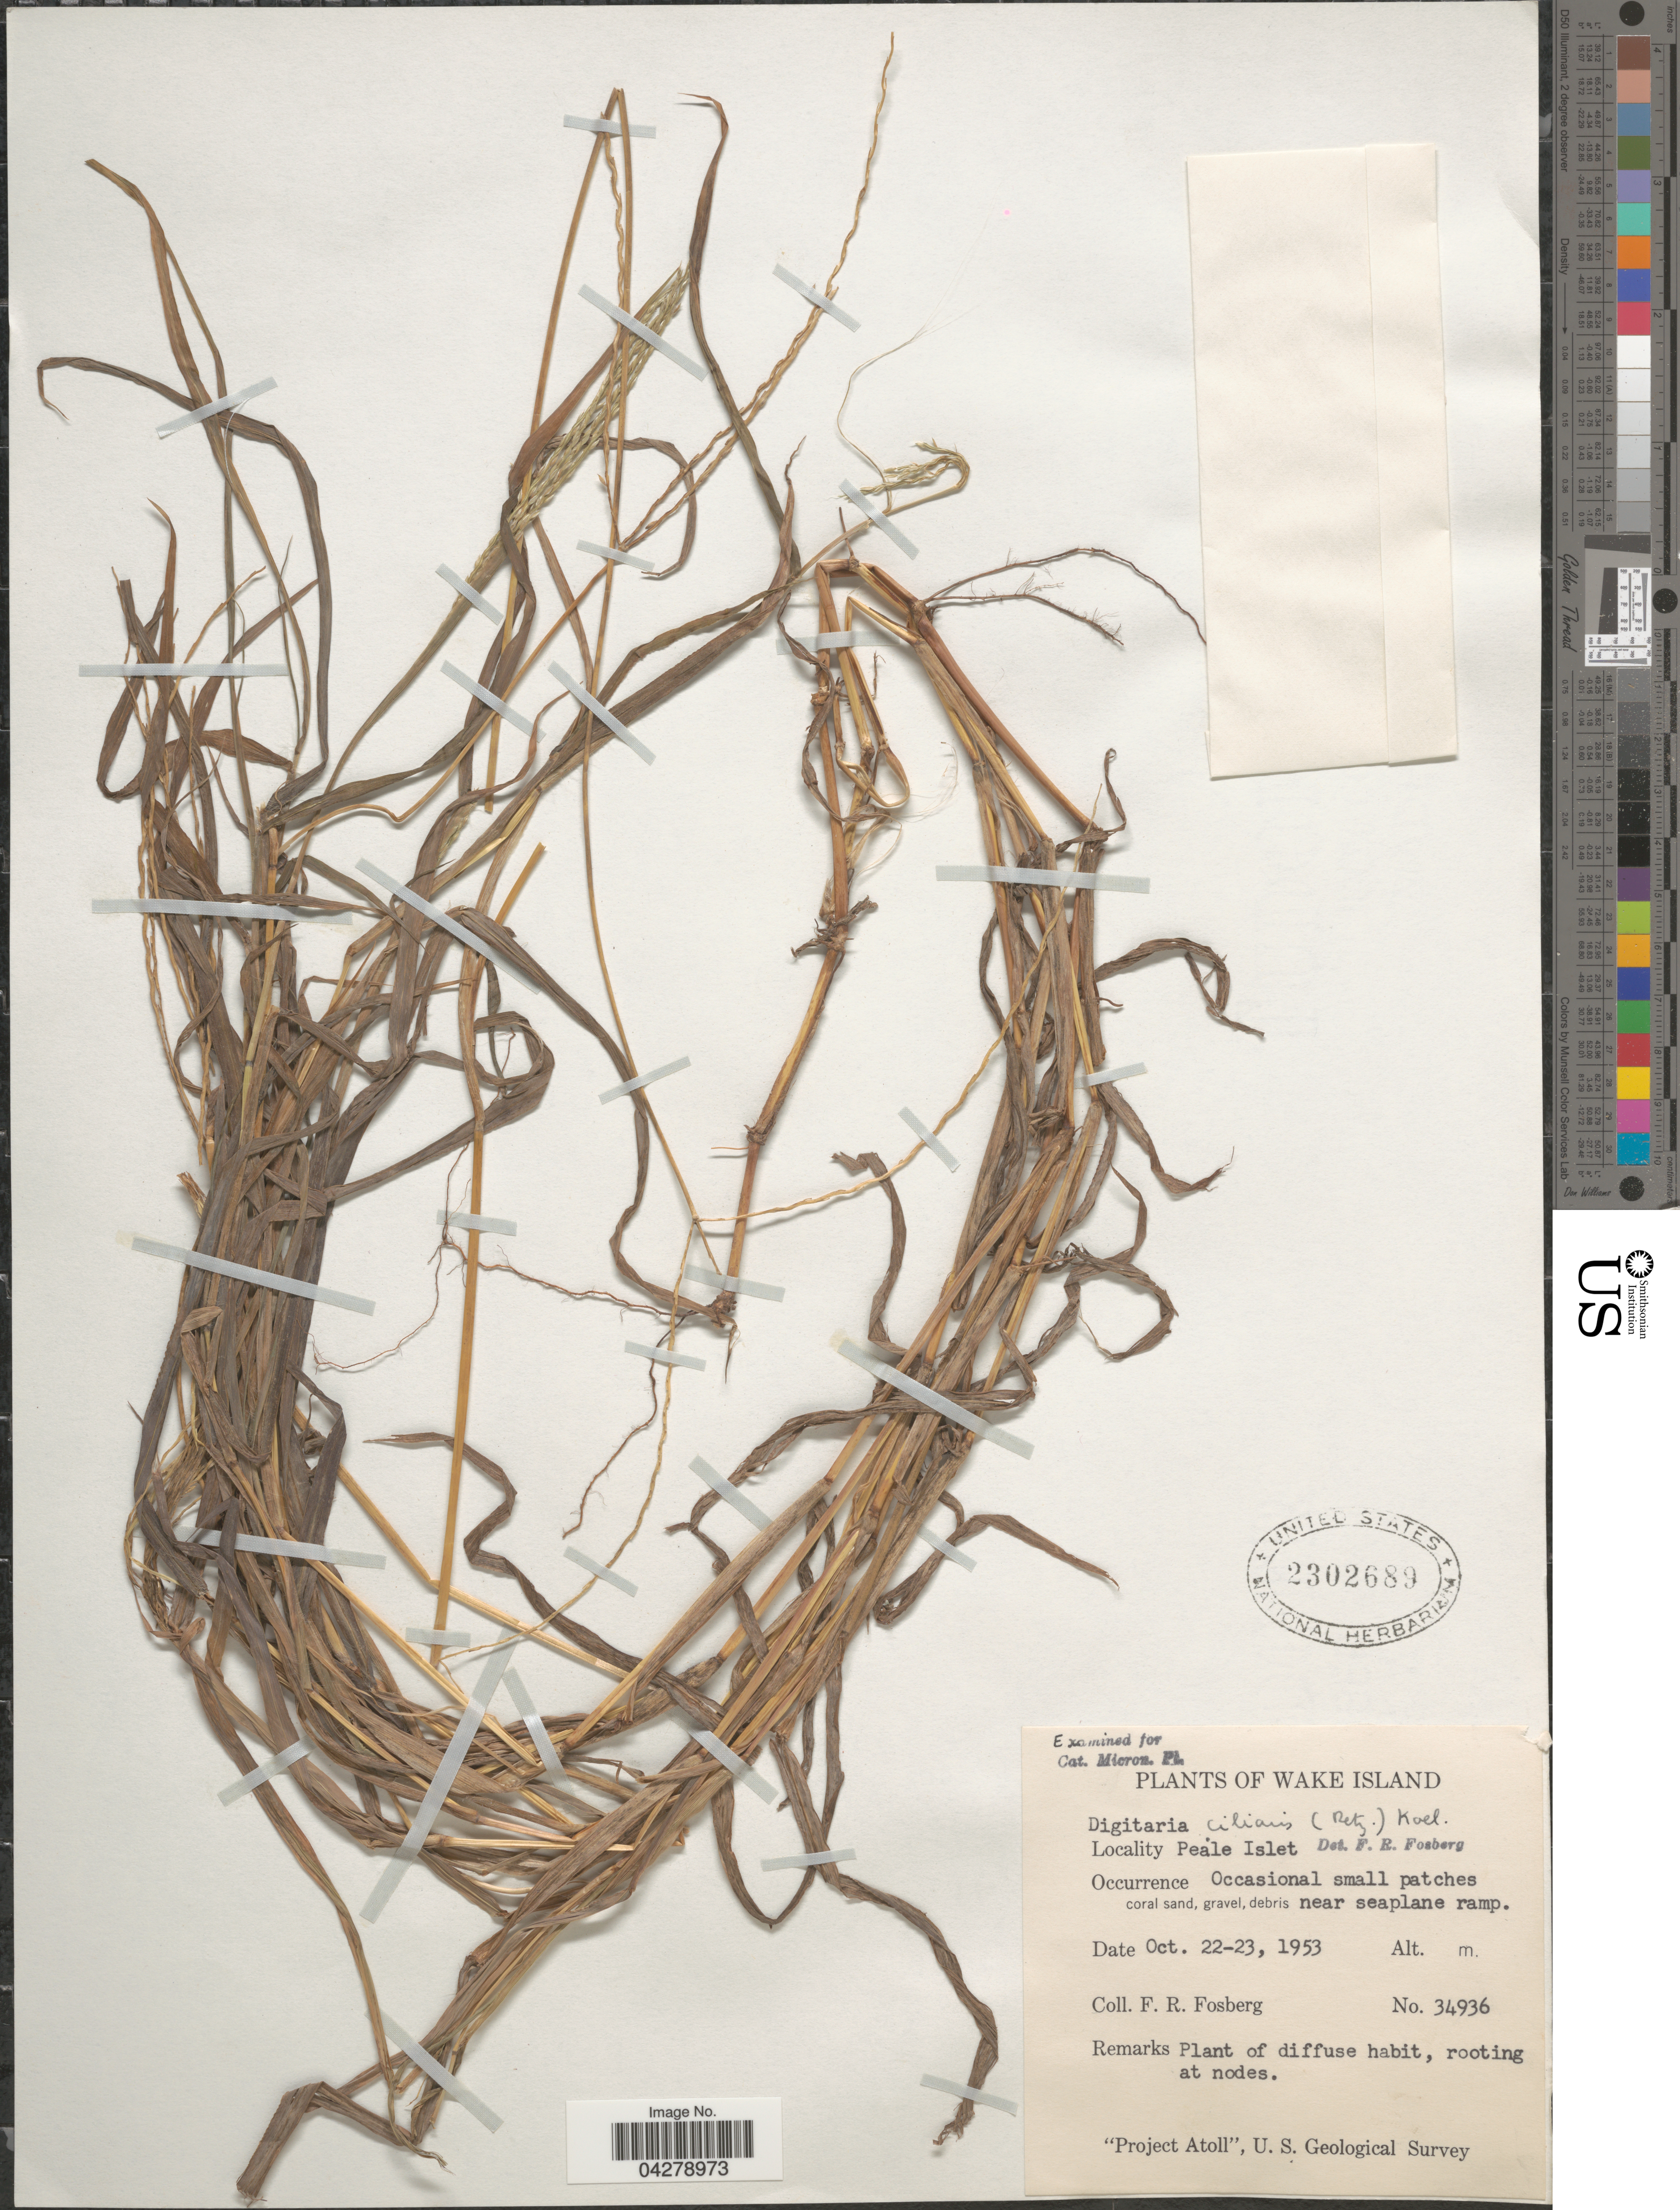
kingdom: Plantae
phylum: Tracheophyta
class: Liliopsida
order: Poales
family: Poaceae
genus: Digitaria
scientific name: Digitaria ciliaris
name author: (Retz.) Koeler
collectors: F. R. Fosberg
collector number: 34936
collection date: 1953-10-22/1953-10-23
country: U.S. Administered Pacific Islands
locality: Wake Island. Peale Islet. Occasional small patches coral sand, gravel, debris near seaplane ramp.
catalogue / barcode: US 2302689